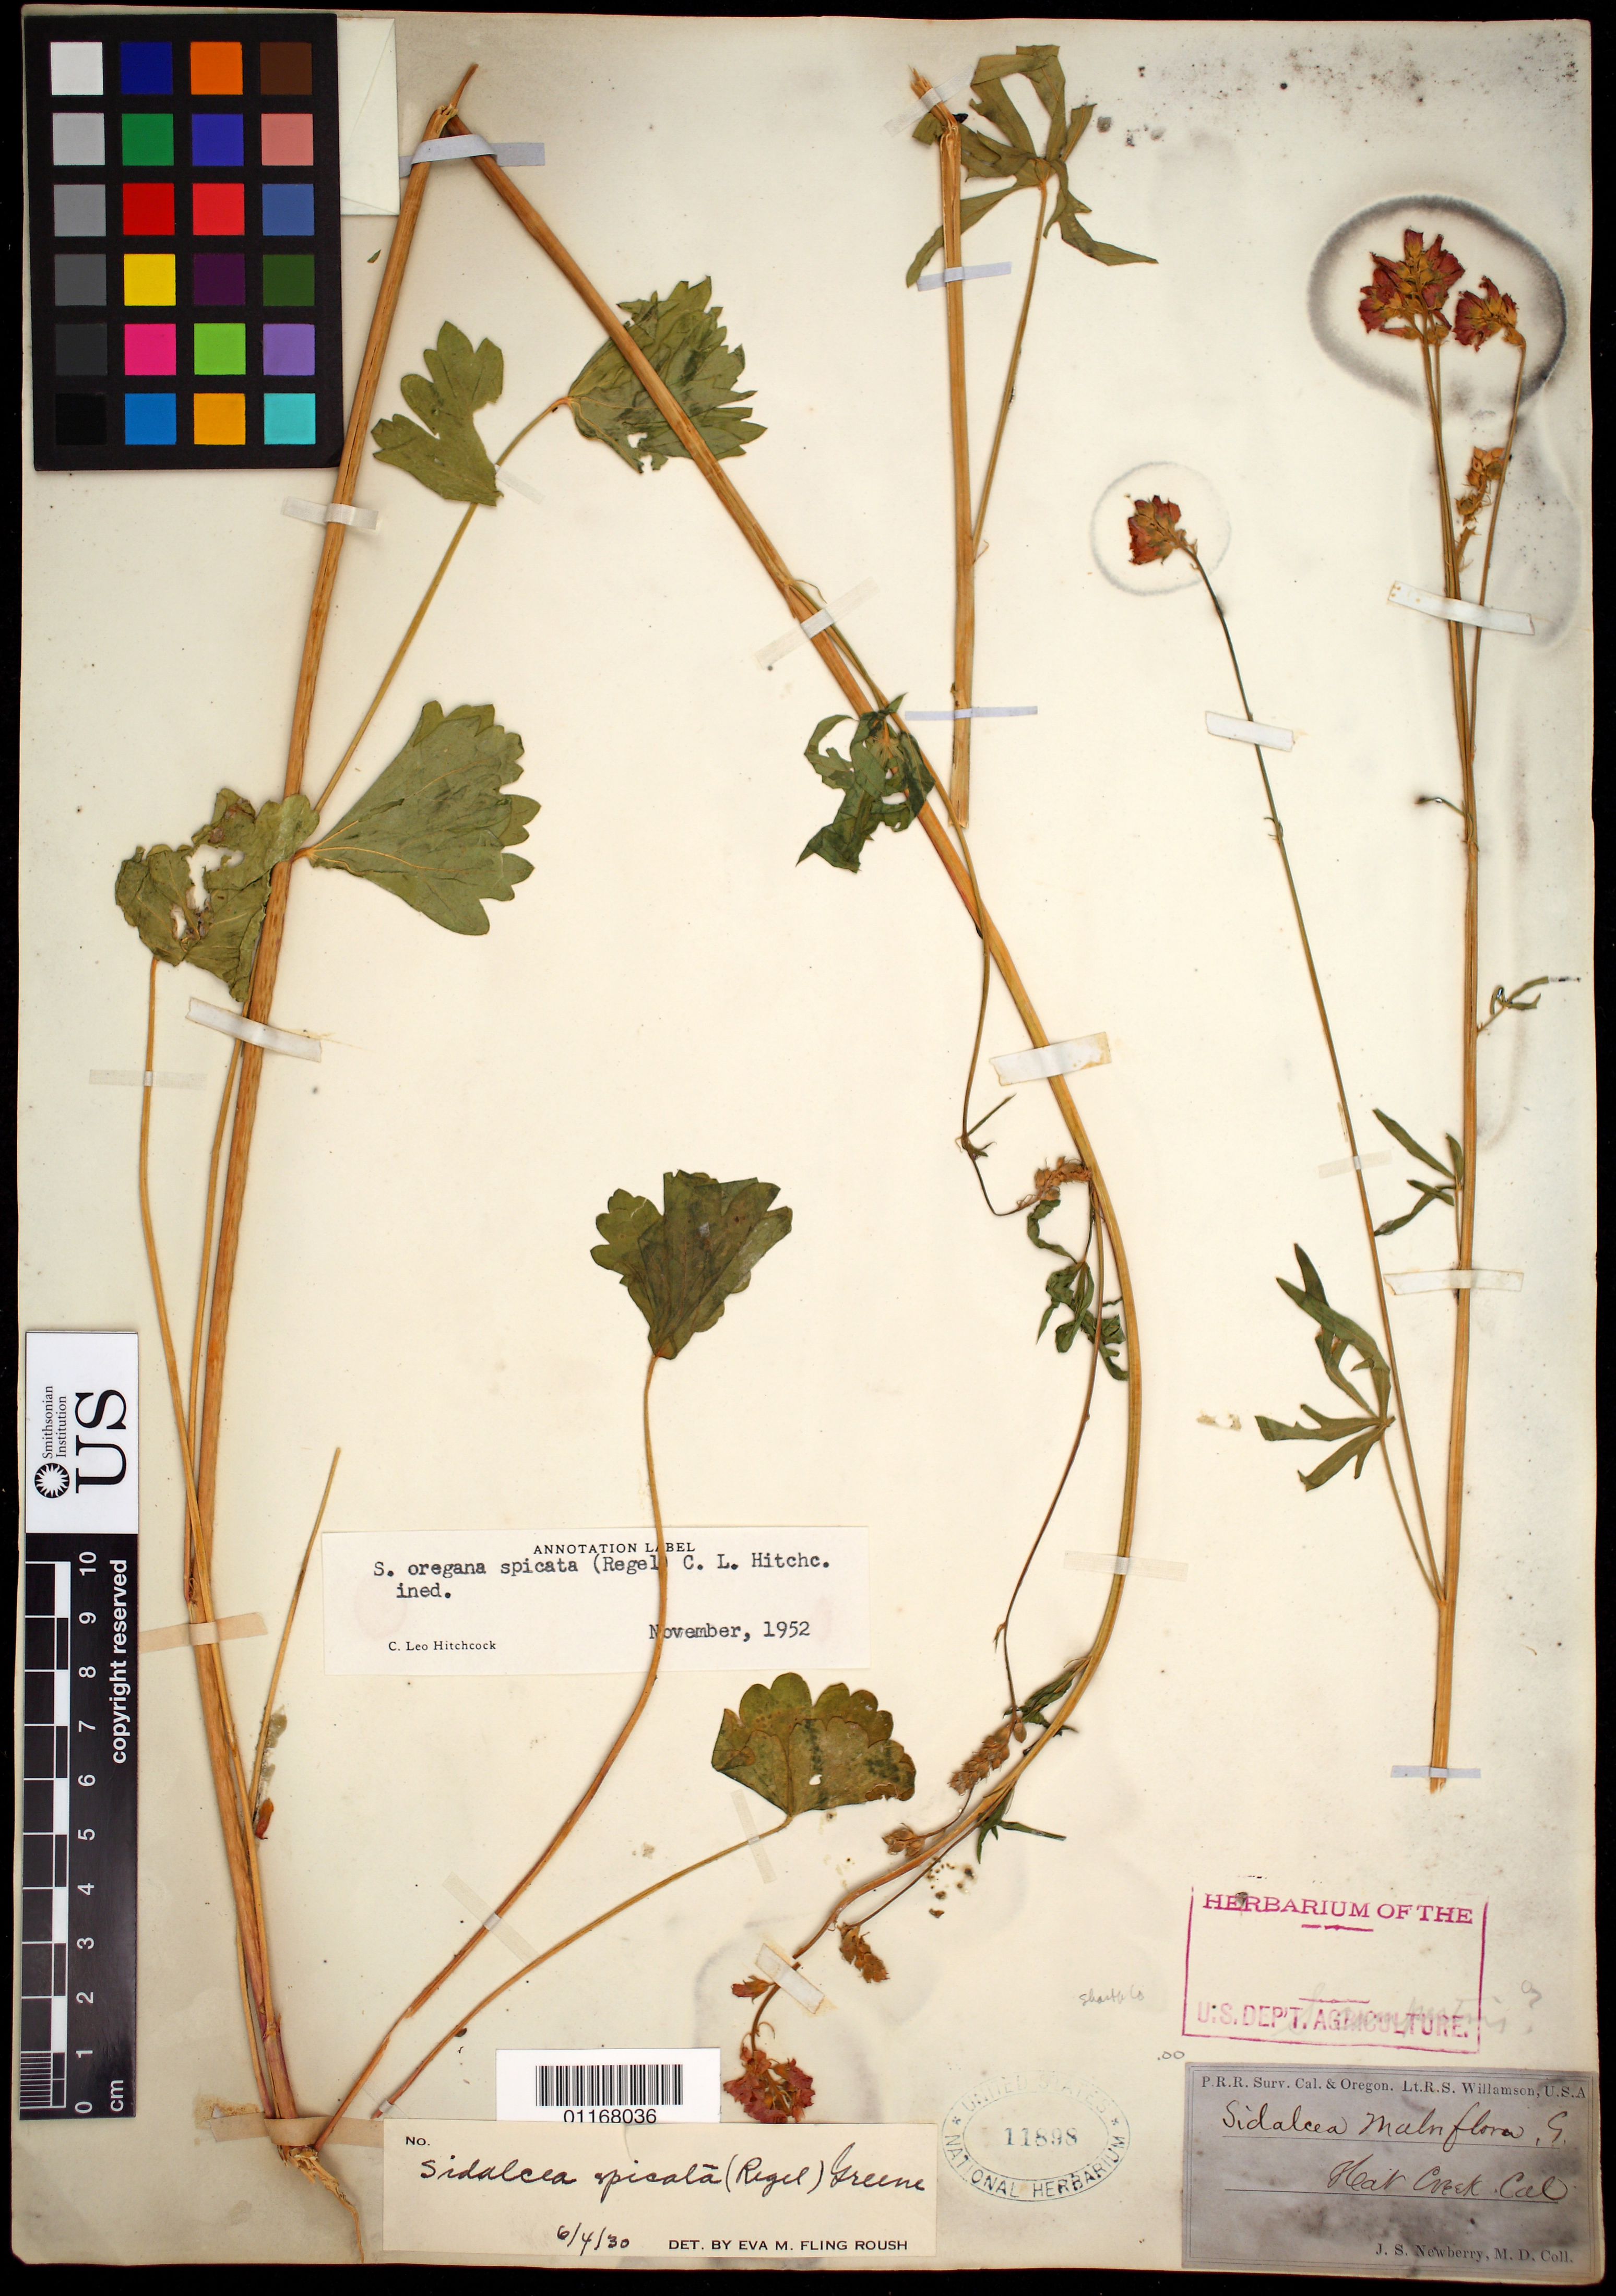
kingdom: Plantae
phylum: Tracheophyta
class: Magnoliopsida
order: Malvales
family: Malvaceae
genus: Sidalcea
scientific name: Sidalcea oregana subsp. spicata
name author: (Nutt. ex Torr. & A. Gray) A. Gray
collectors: J. S. Newberry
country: United States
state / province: California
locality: Clear Creek.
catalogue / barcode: US 11898